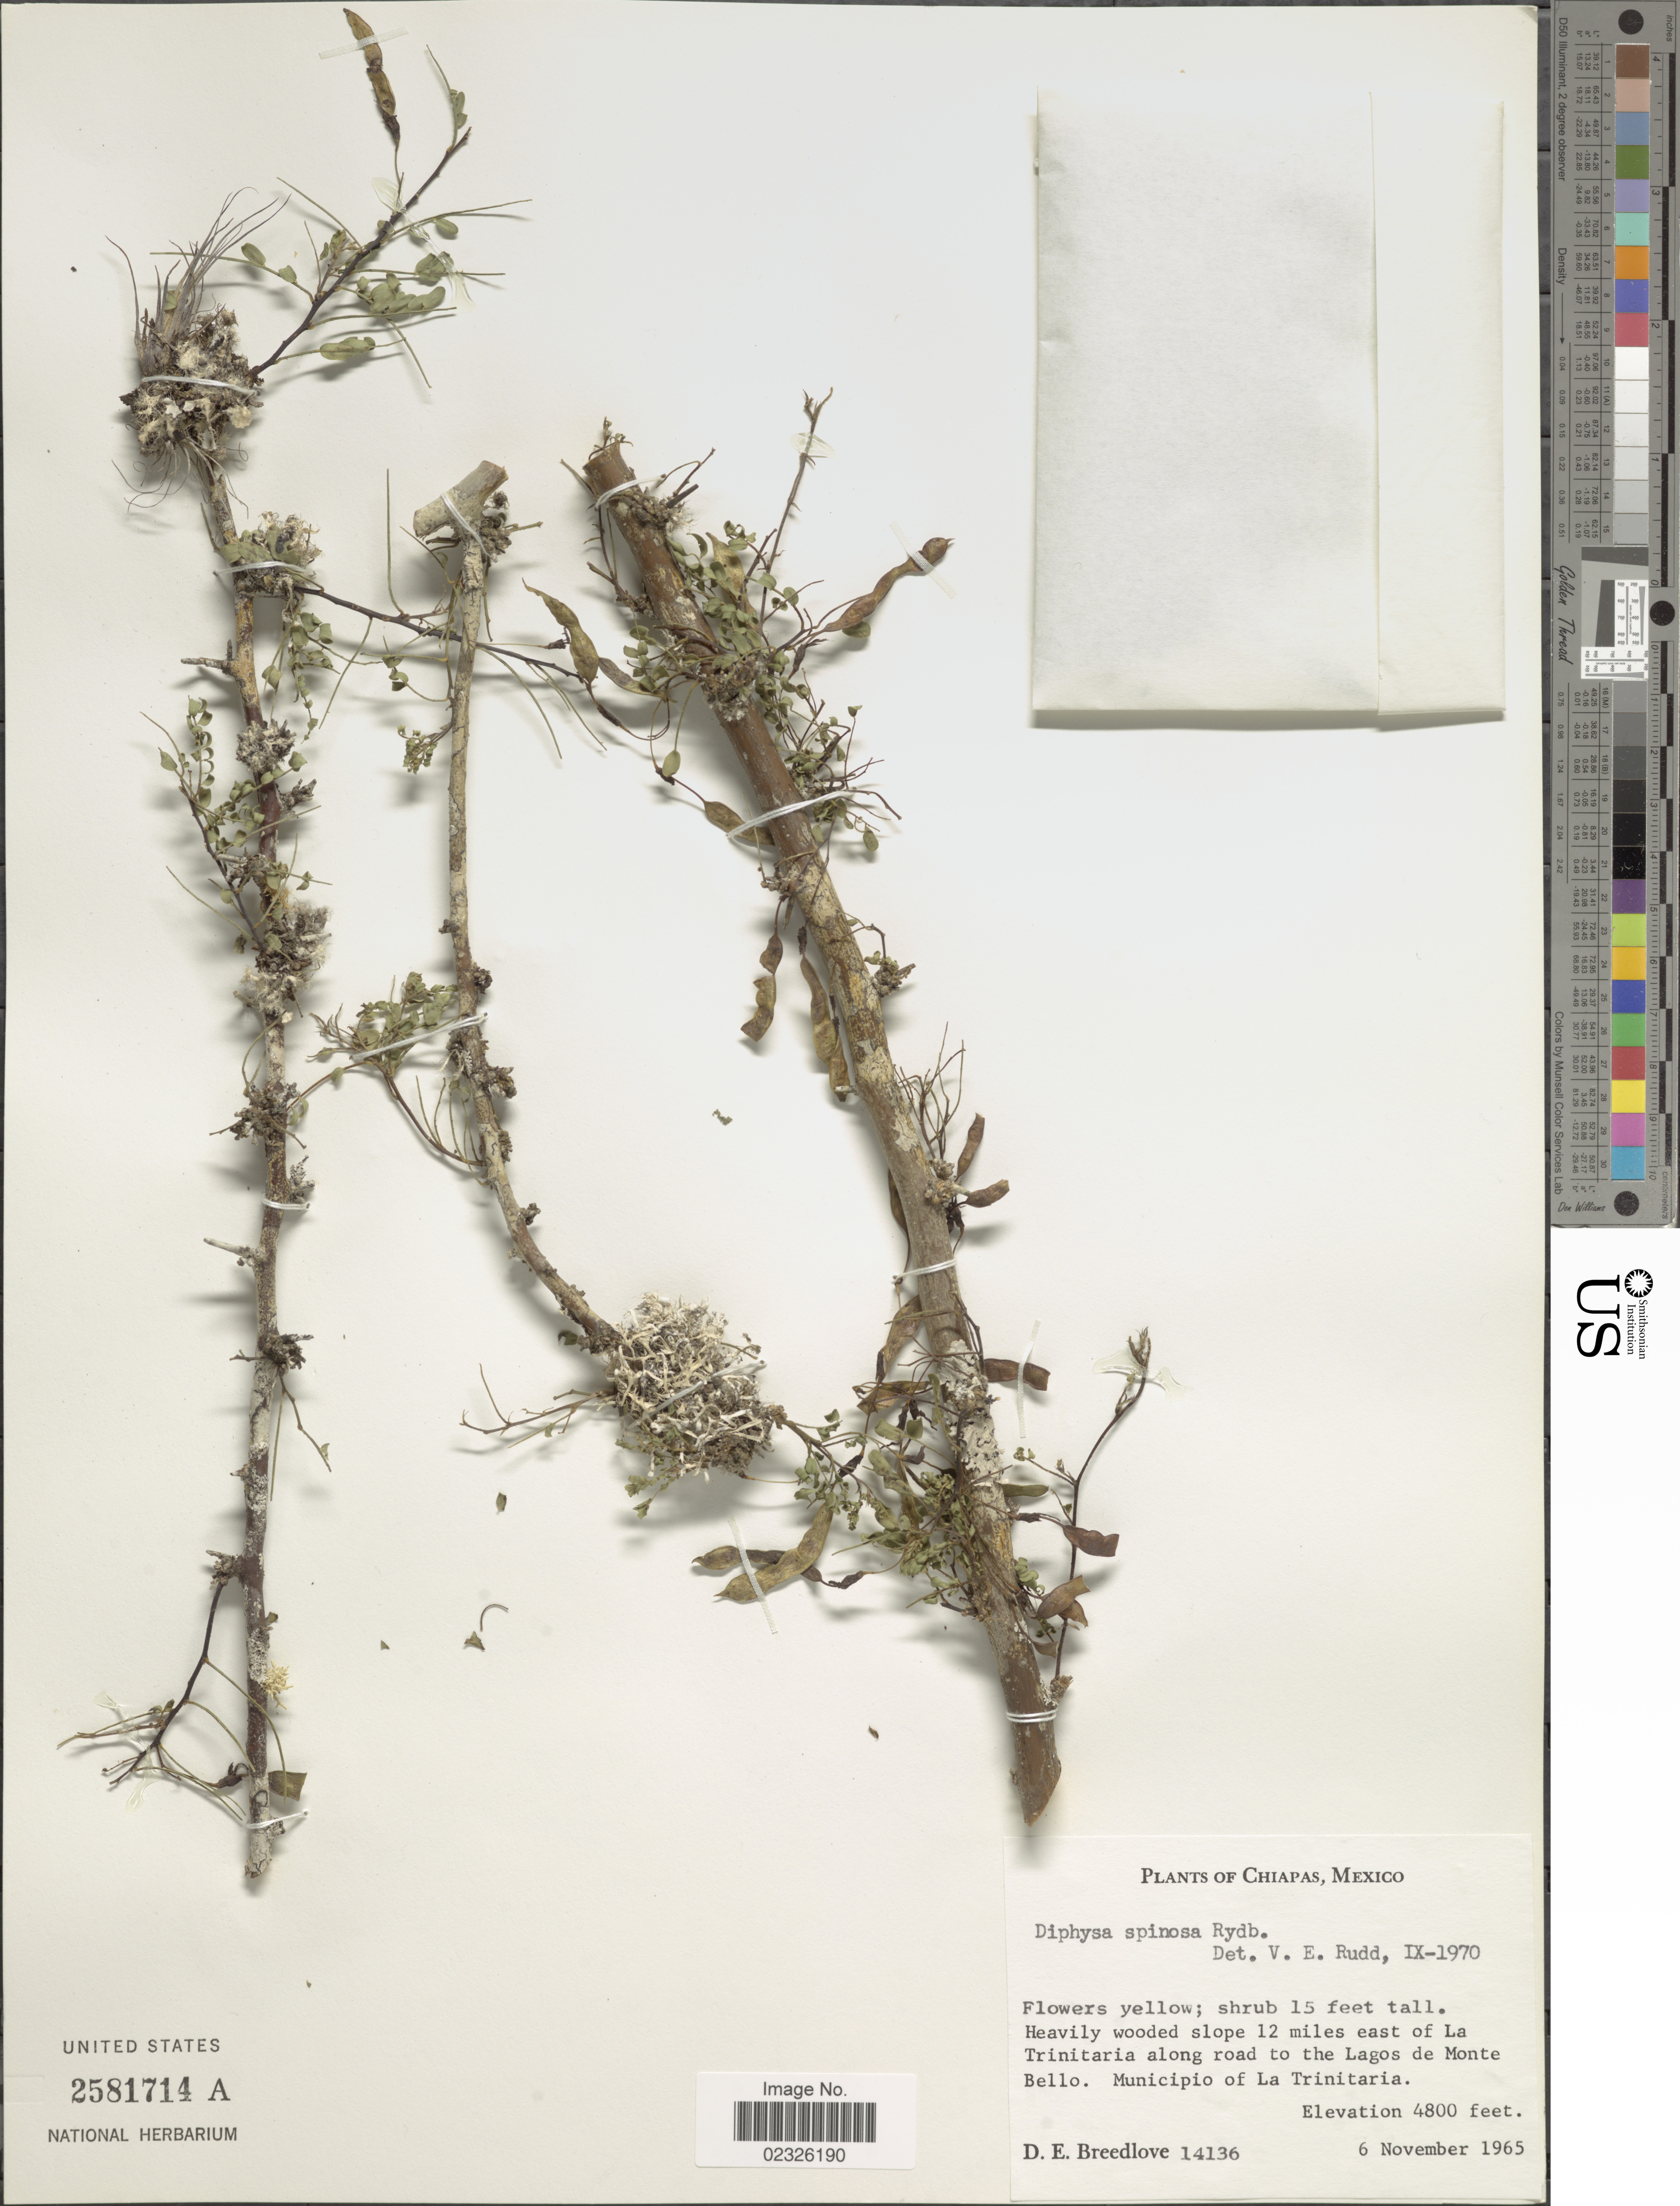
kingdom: Plantae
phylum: Tracheophyta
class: Magnoliopsida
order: Fabales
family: Fabaceae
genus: Diphysa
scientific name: Diphysa spinosa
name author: Rydb.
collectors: D. E. Breedlove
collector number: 14136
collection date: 1965-11-06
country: Mexico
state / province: Chiapas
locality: Heavily wooded slope 12 miles east of La Trinitaria along road to the Lagos de Monte Bello. Municipio of La Trinitaria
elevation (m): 1463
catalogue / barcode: US 2581714A